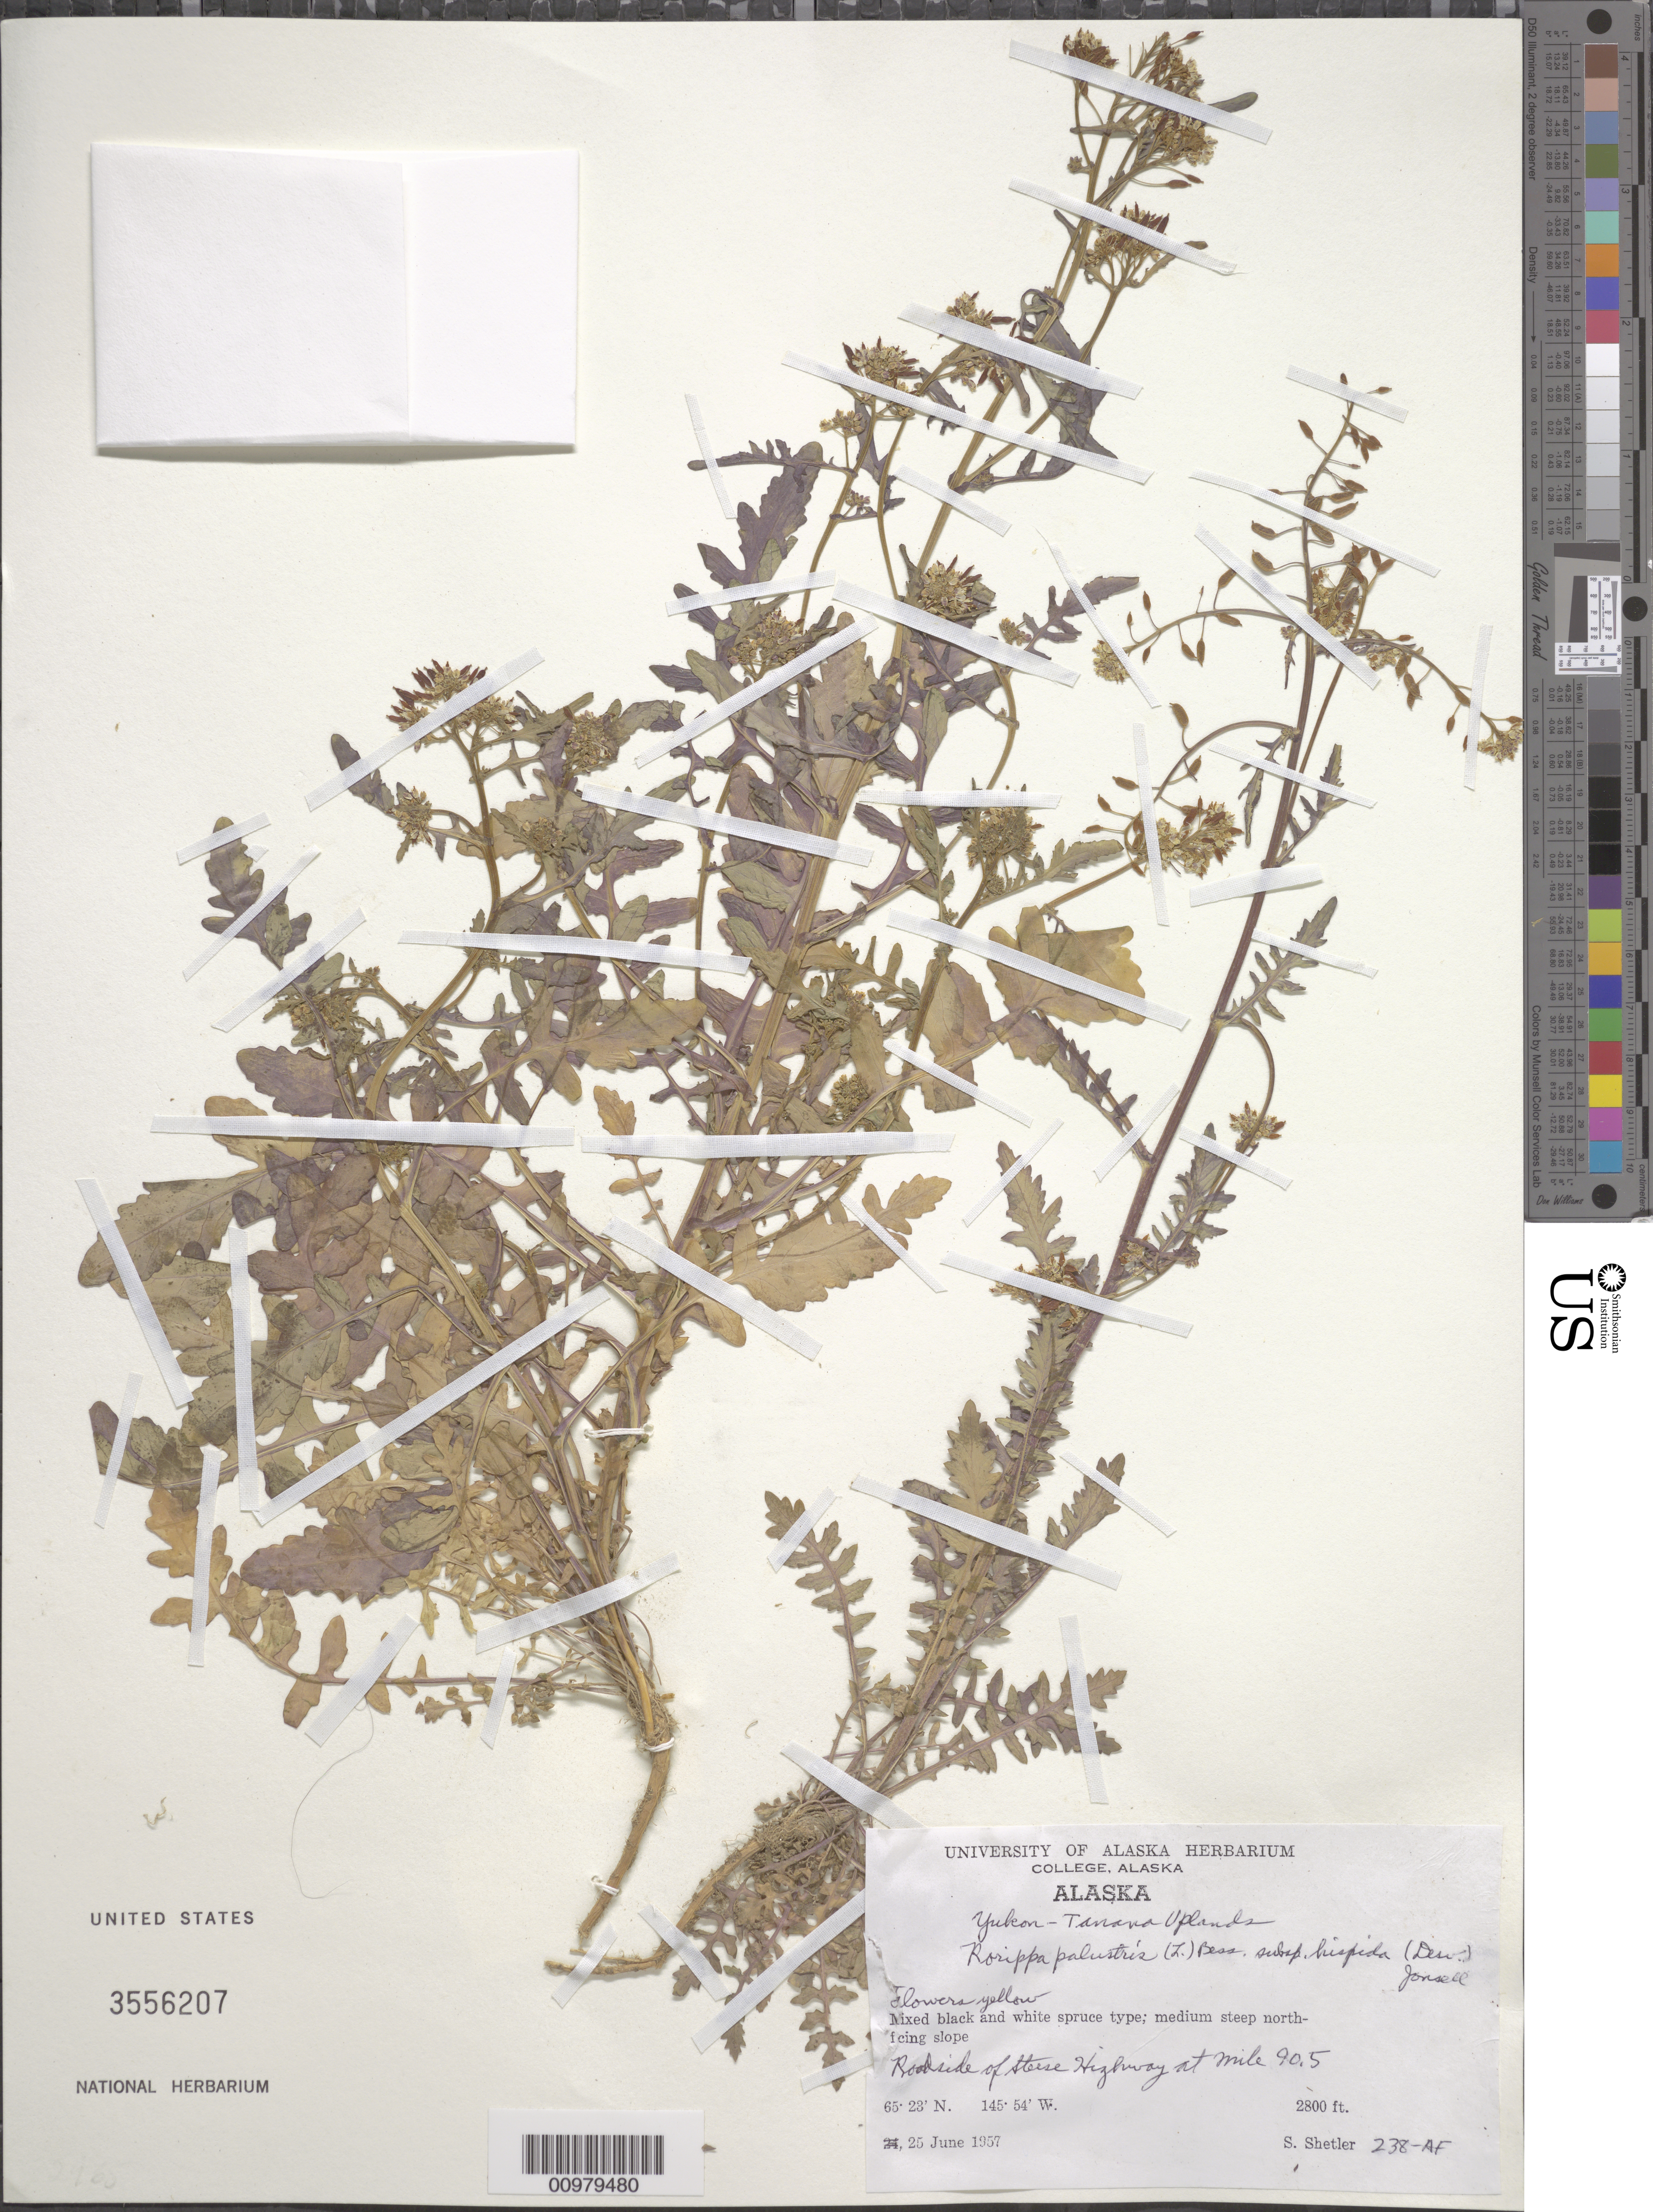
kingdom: Plantae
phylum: Tracheophyta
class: Magnoliopsida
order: Brassicales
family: Brassicaceae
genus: Rorippa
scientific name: Rorippa palustris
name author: (L.) Besser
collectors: S. Shetler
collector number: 238-AF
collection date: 1957-06-25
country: United States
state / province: Alaska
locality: Roadside of Steese Highway at mile 90.5.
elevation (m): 853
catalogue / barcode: US 3556207